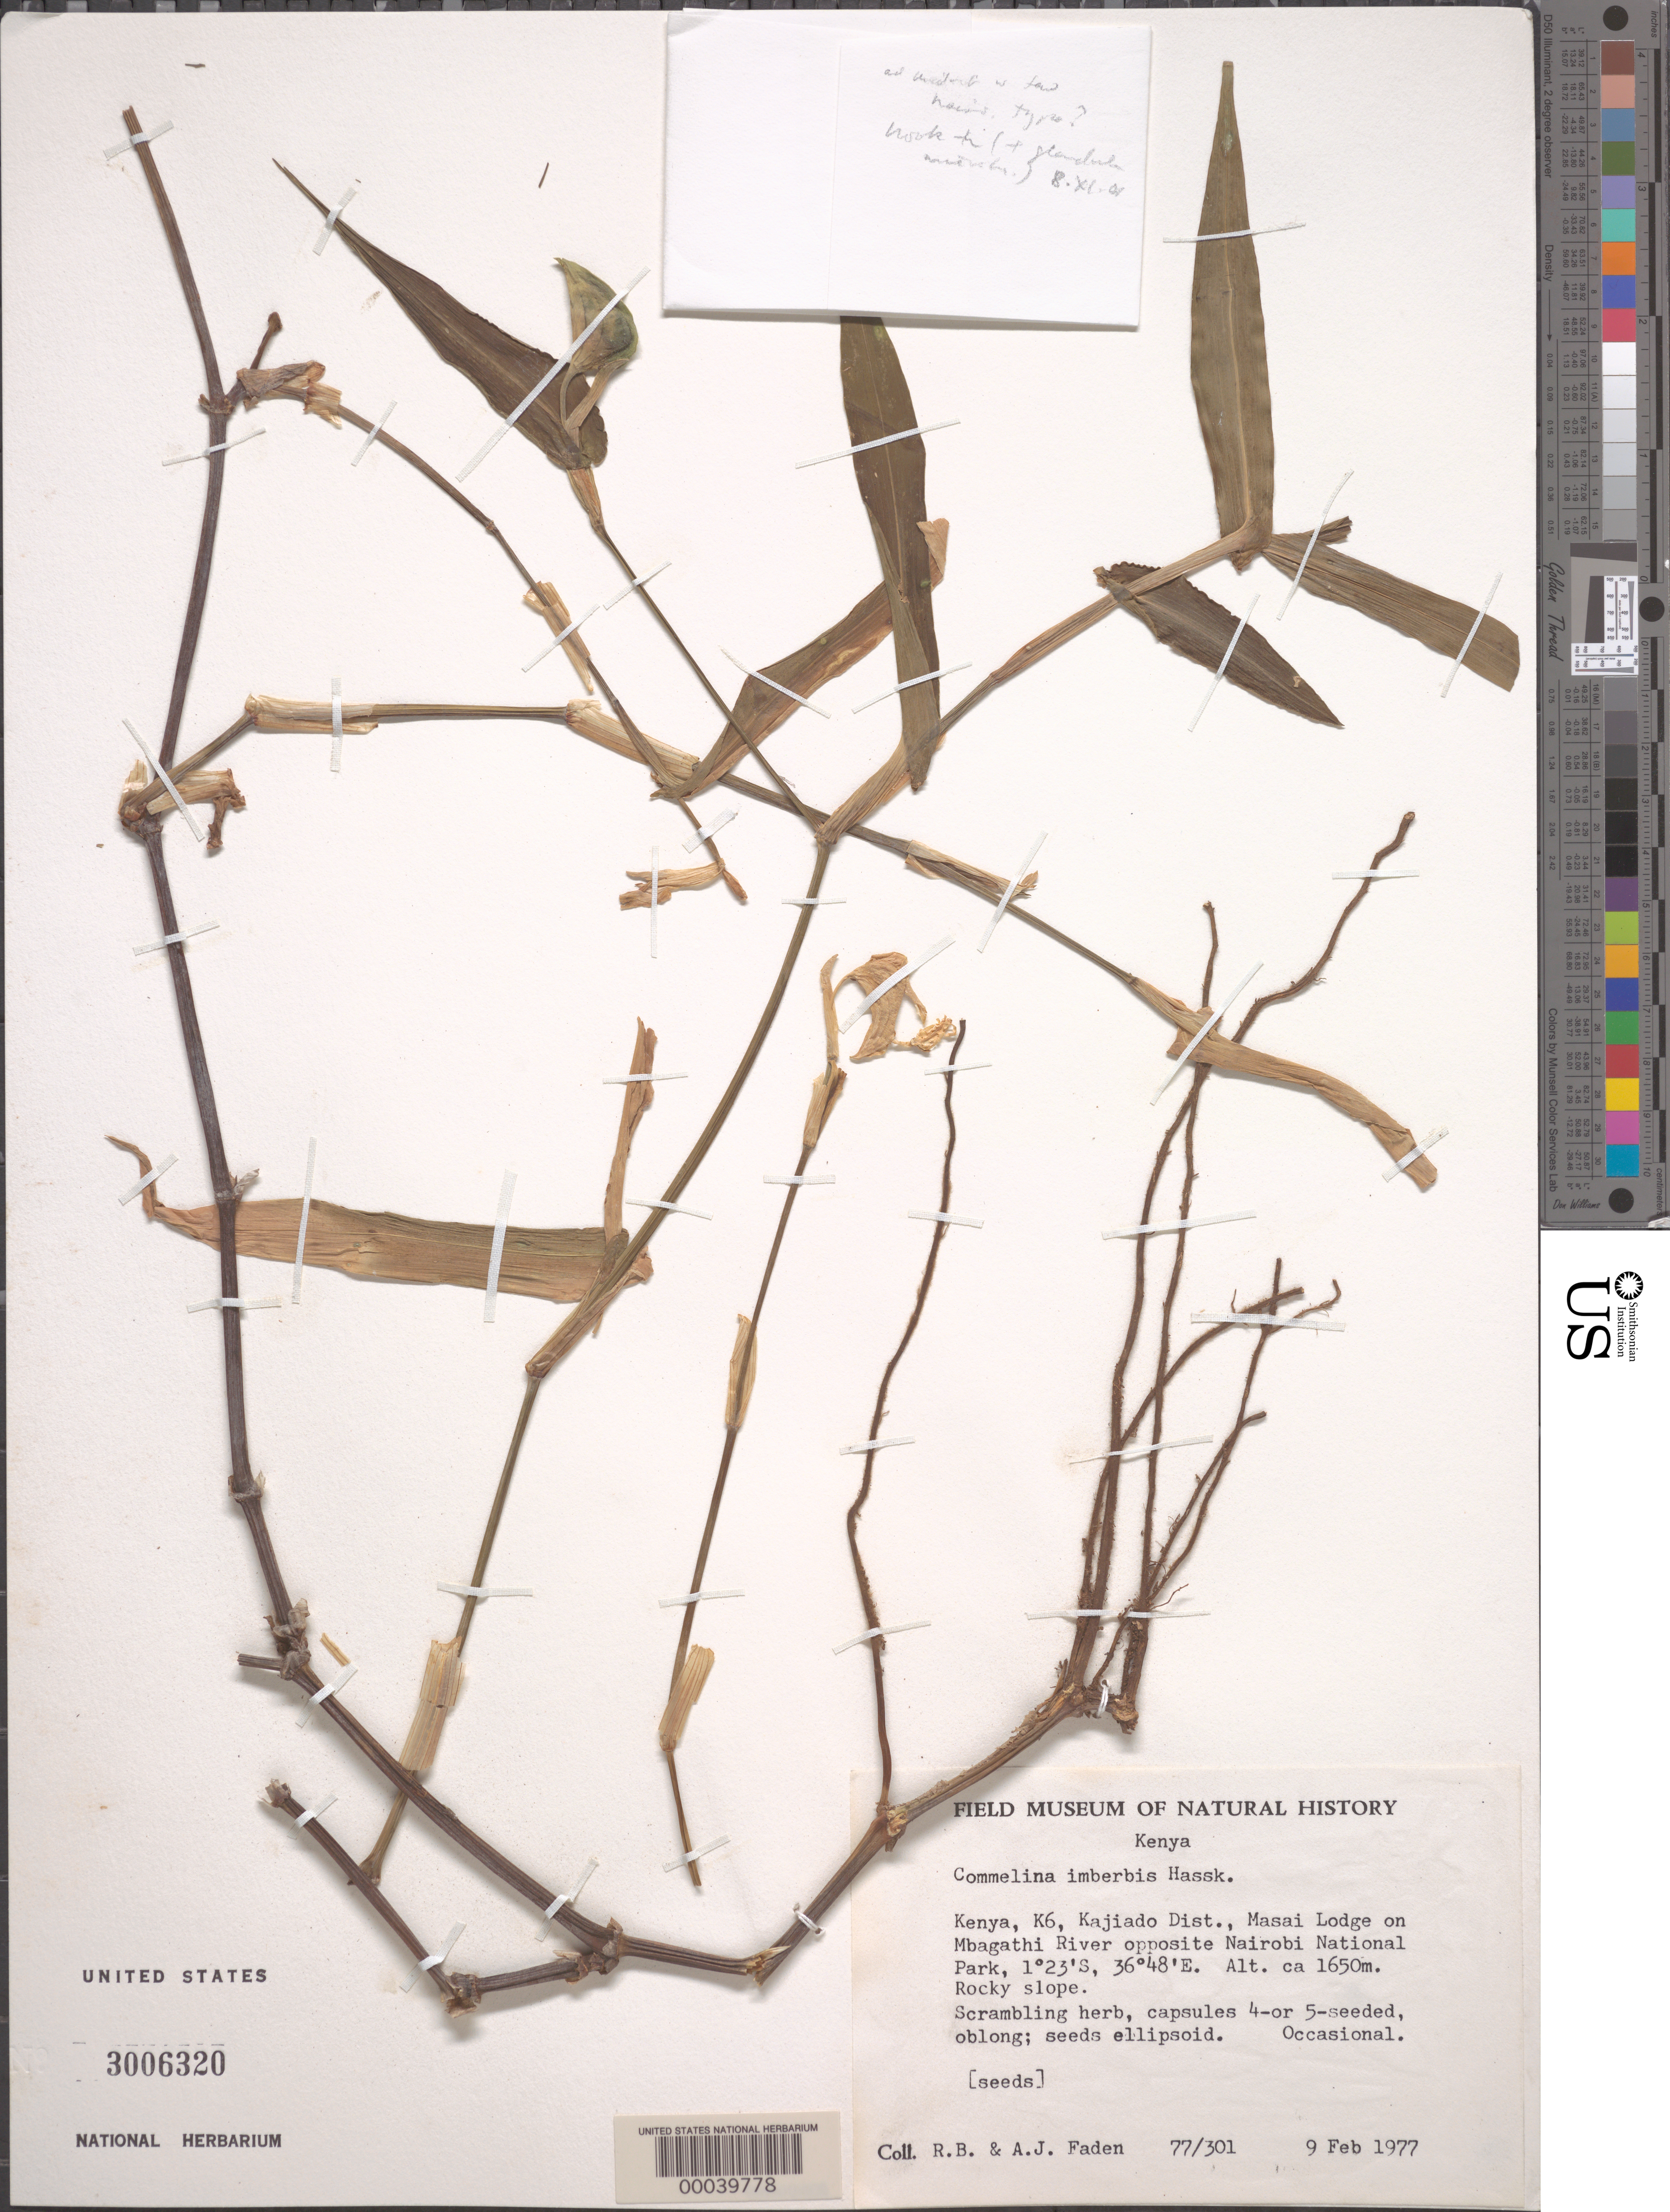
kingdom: Plantae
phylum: Tracheophyta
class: Liliopsida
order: Commelinales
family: Commelinaceae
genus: Commelina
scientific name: Commelina imberbis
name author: Ehrenb. ex Hassk.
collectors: R. B. Faden & A. J. Faden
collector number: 77/301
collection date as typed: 09 Feb 1977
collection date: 1977-02-09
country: Kenya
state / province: Kajiado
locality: Masai lodge, mbagathi river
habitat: Rocky slope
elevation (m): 1650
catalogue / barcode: US 3006320